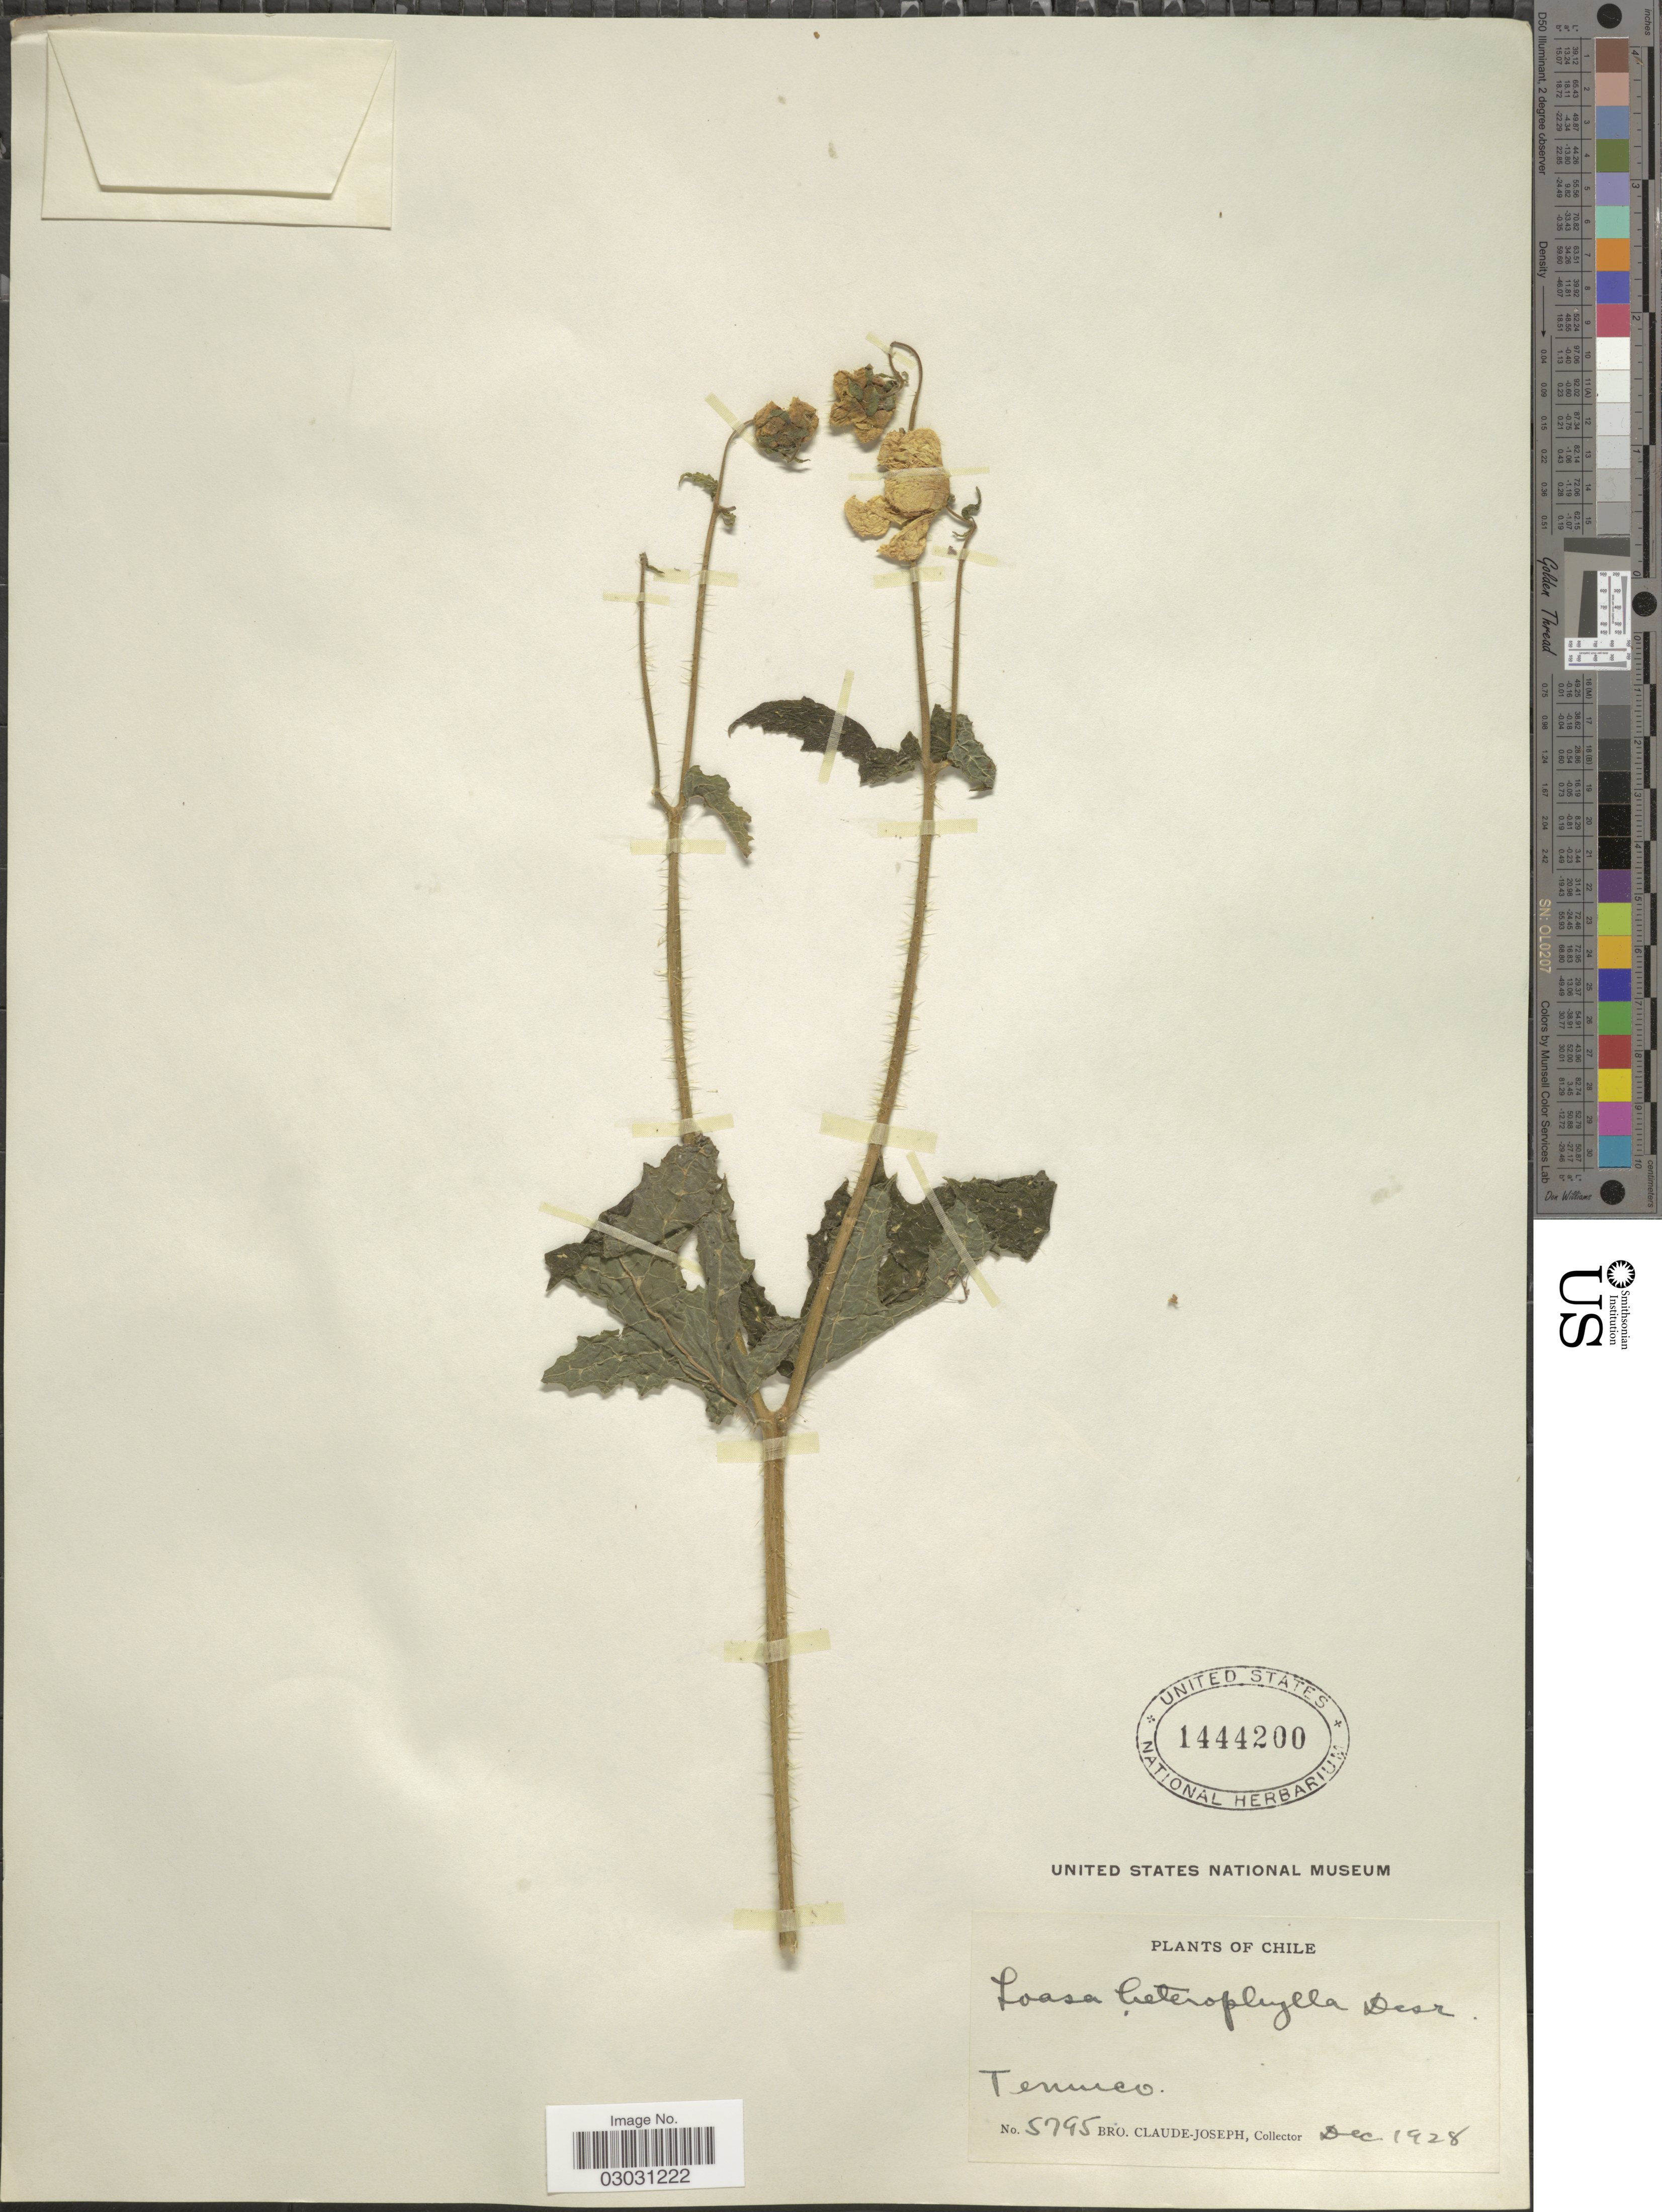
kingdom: Plantae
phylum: Tracheophyta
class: Magnoliopsida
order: Cornales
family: Loasaceae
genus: Loasa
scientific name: Loasa heterophylla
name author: Hook. & Arn.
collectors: Bro. Claude-Joseph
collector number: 5795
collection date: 1928-12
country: Chile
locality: Temuco.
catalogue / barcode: US 1444200